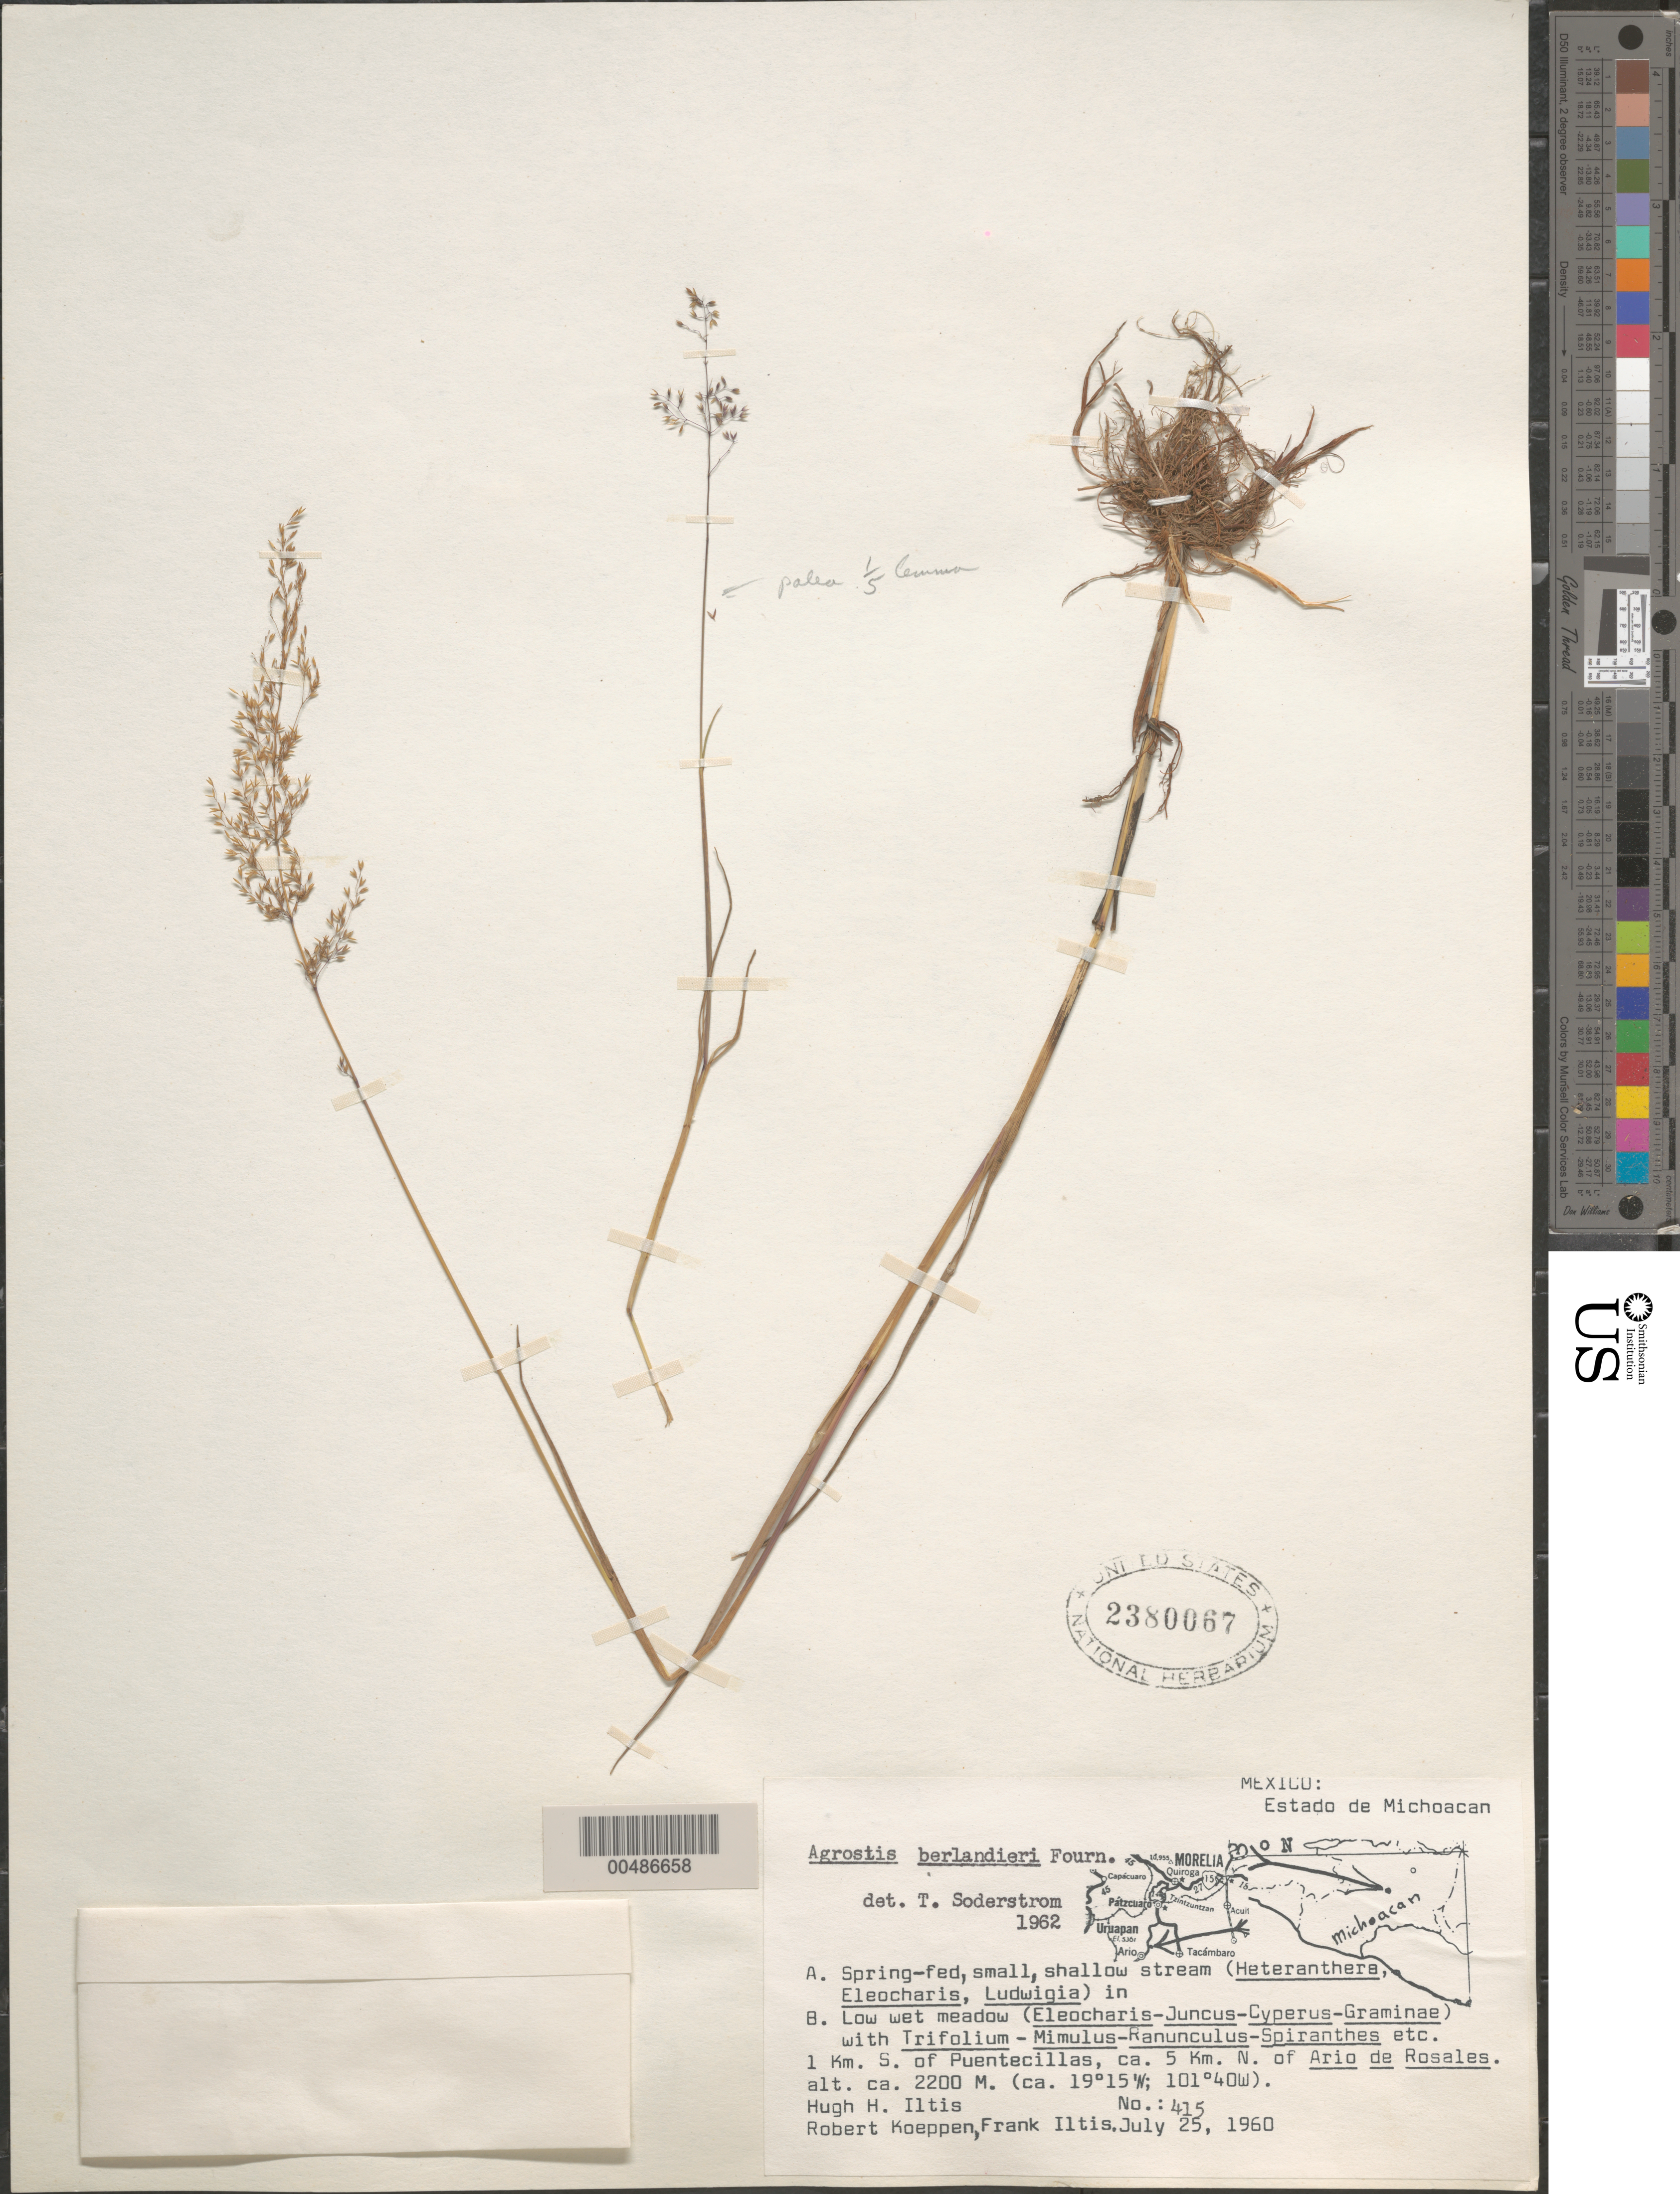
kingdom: Plantae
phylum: Tracheophyta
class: Liliopsida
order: Poales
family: Poaceae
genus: Agrostis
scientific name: Agrostis sp.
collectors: H. H. Iltis, R. C. Koeppen & F. S. Iltis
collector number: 415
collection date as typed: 25 Jul 1960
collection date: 1960-07-25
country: Mexico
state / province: Michoacán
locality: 1 km S of Puentecillas, ca. 5 km N of Ario de Rosales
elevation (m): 2200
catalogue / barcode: US 2380067